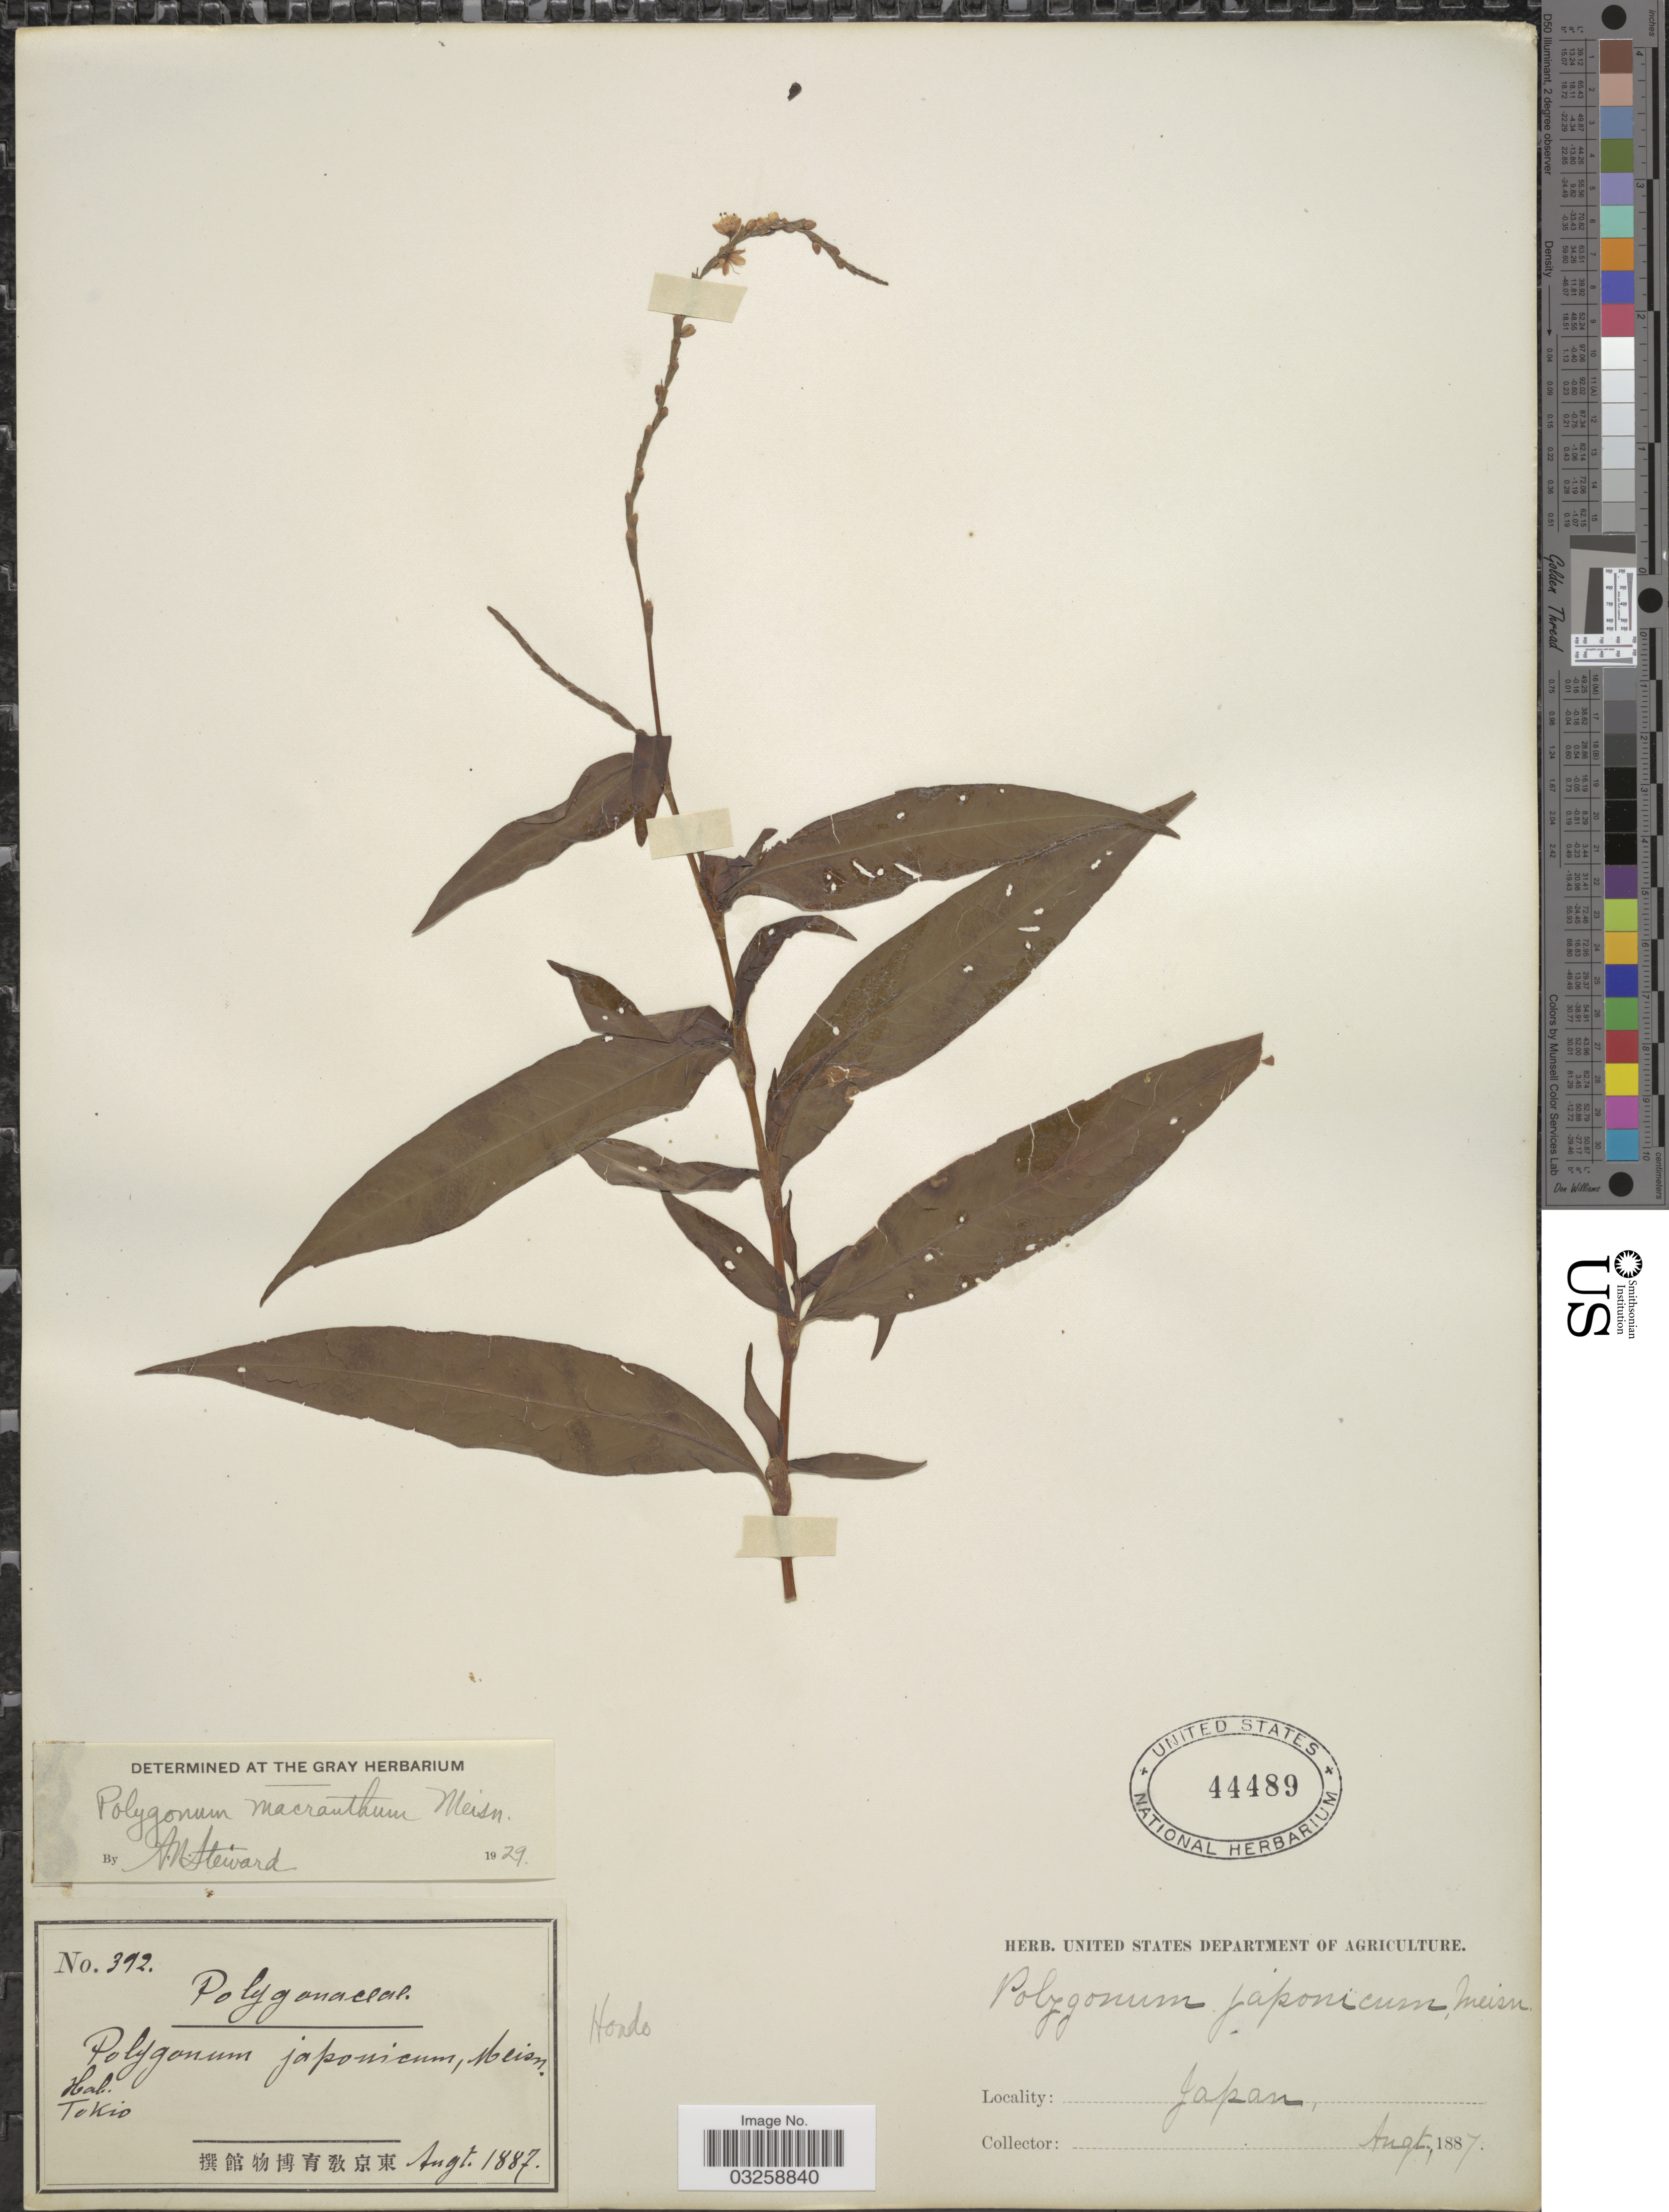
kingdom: Plantae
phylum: Tracheophyta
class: Magnoliopsida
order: Caryophyllales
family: Polygonaceae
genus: Polygonum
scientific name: Polygonum macranthum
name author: Meisn.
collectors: ex herb. U. S. Department of Agriculture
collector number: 392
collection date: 1887-08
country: Japan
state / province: Tokyo, Federal City of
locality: Tokio.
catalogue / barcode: US 44489